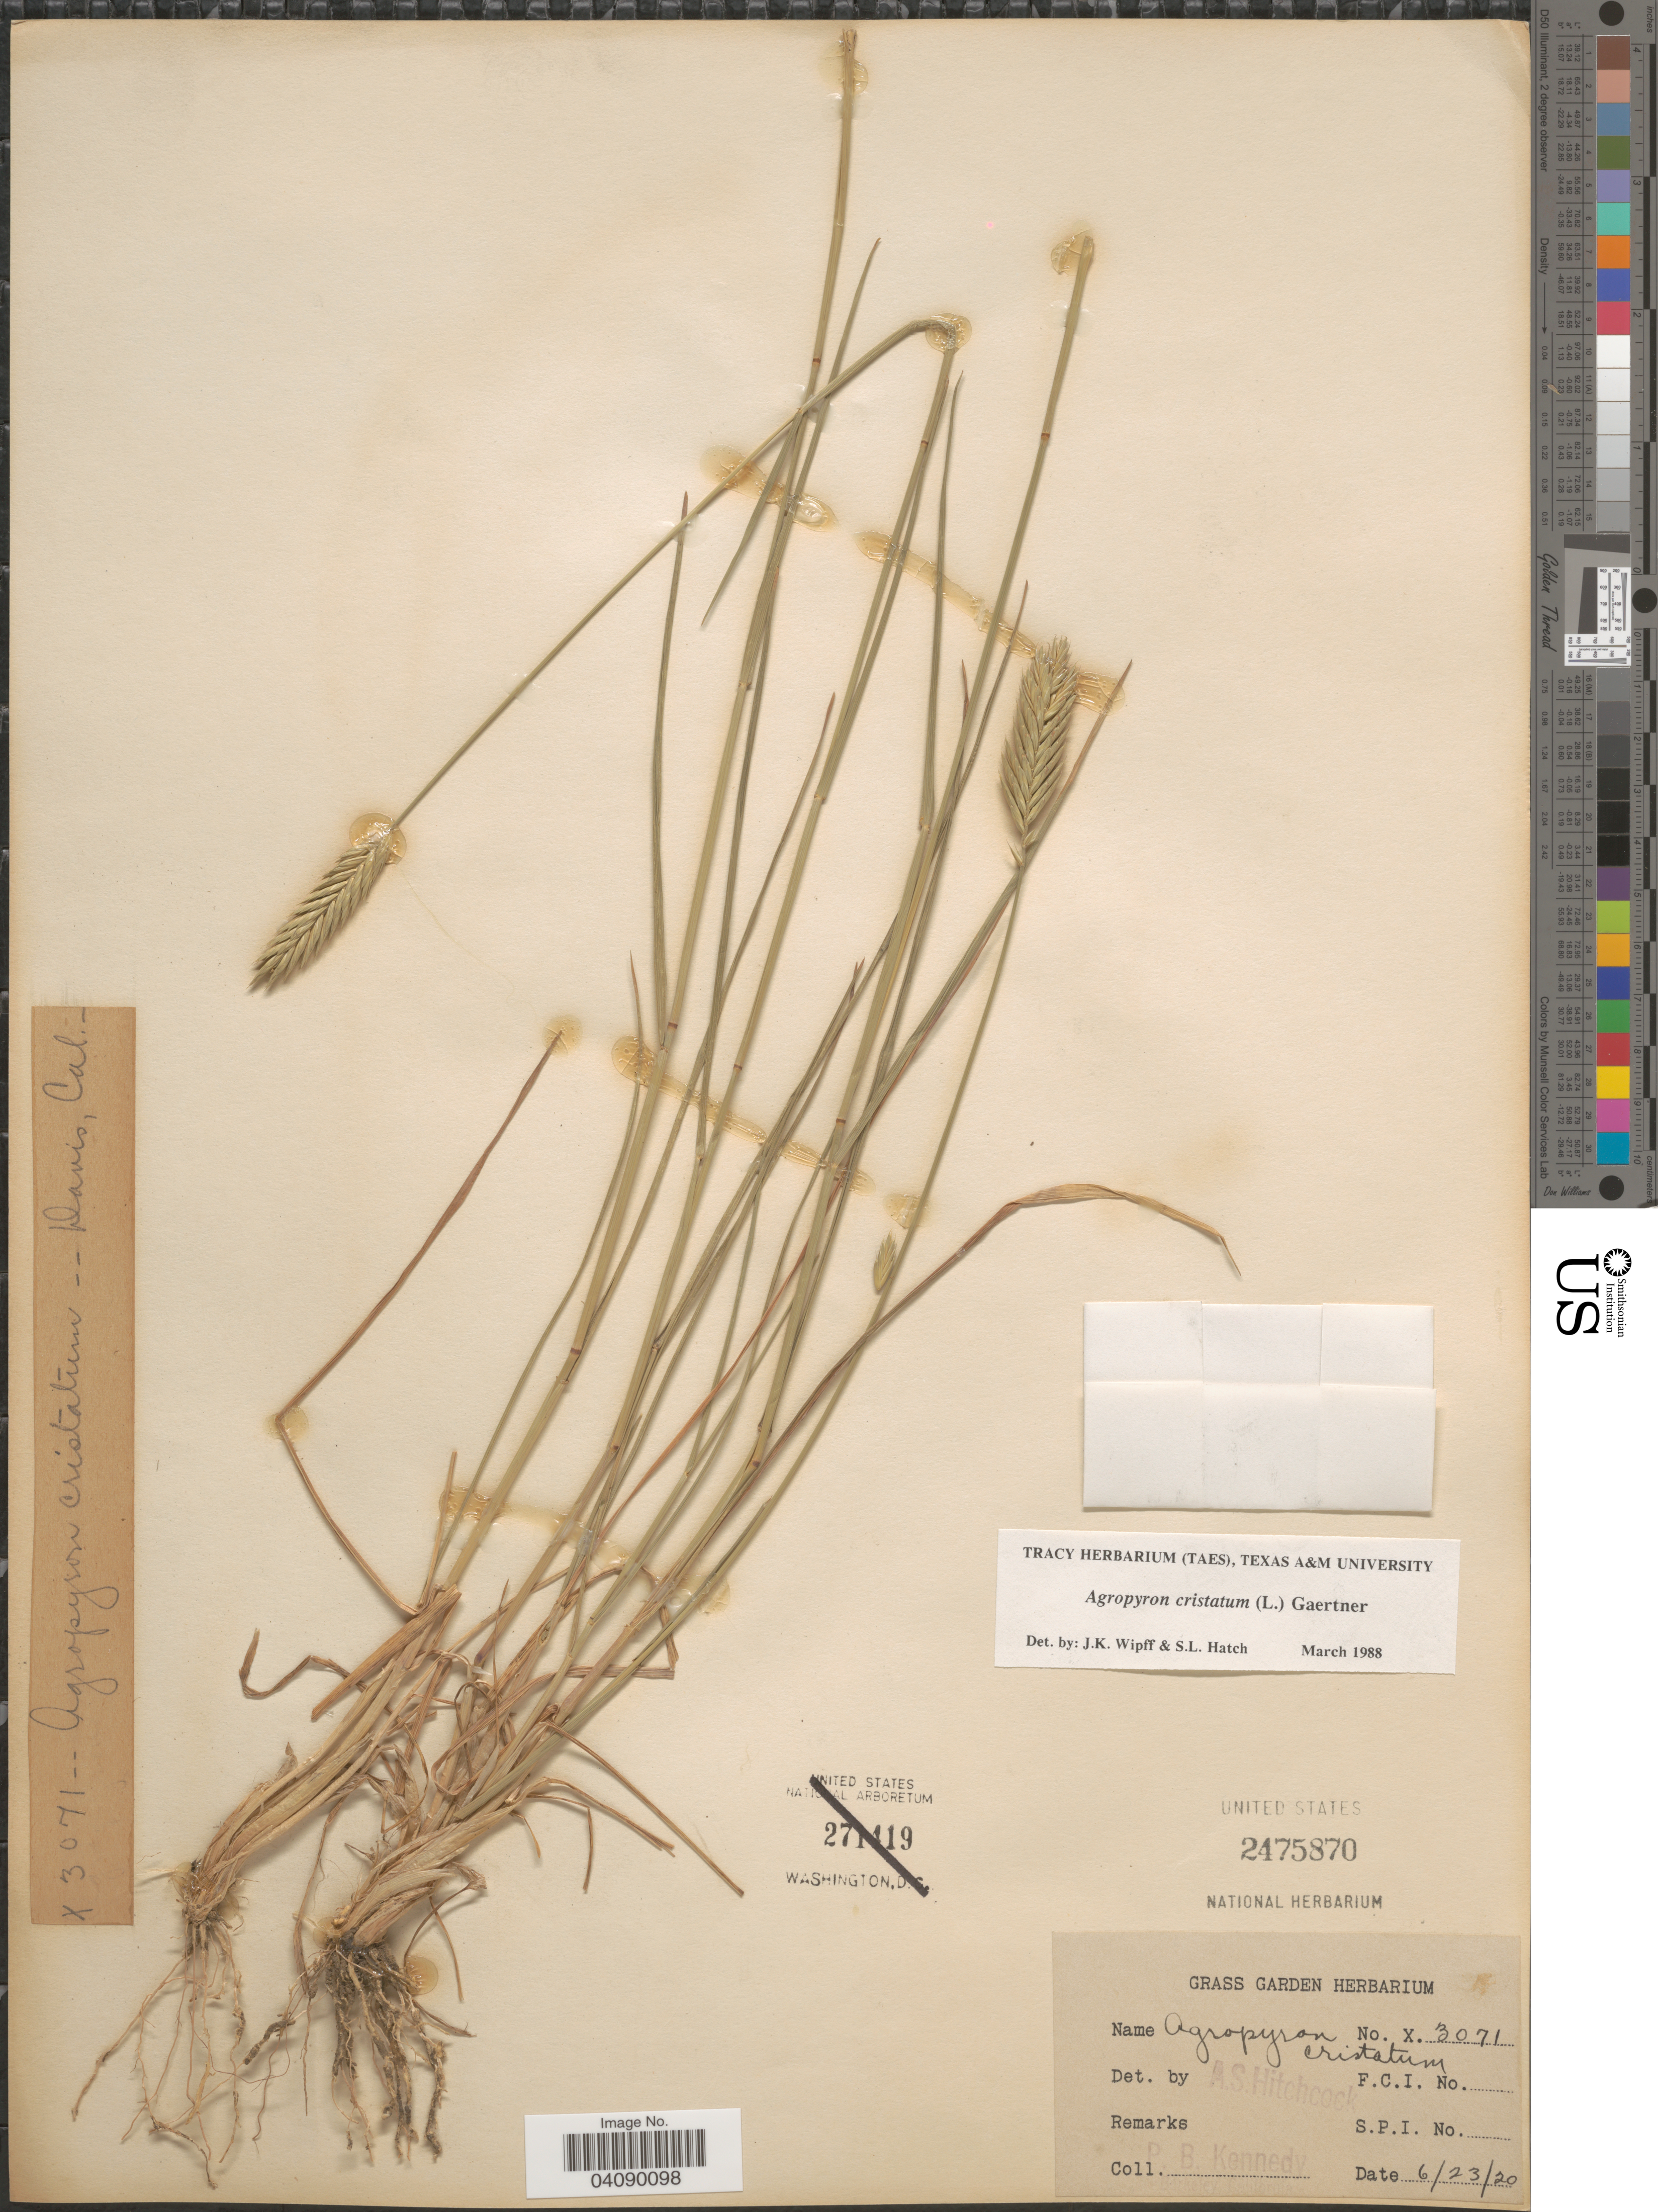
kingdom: Plantae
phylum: Tracheophyta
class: Liliopsida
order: Poales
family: Poaceae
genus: Agropyron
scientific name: Agropyron cristatum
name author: (L.) Gaertn.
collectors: P. B. Kennedy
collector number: X.3071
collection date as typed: Transcribed d/m/y: 23/6/20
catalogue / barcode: US 2475870